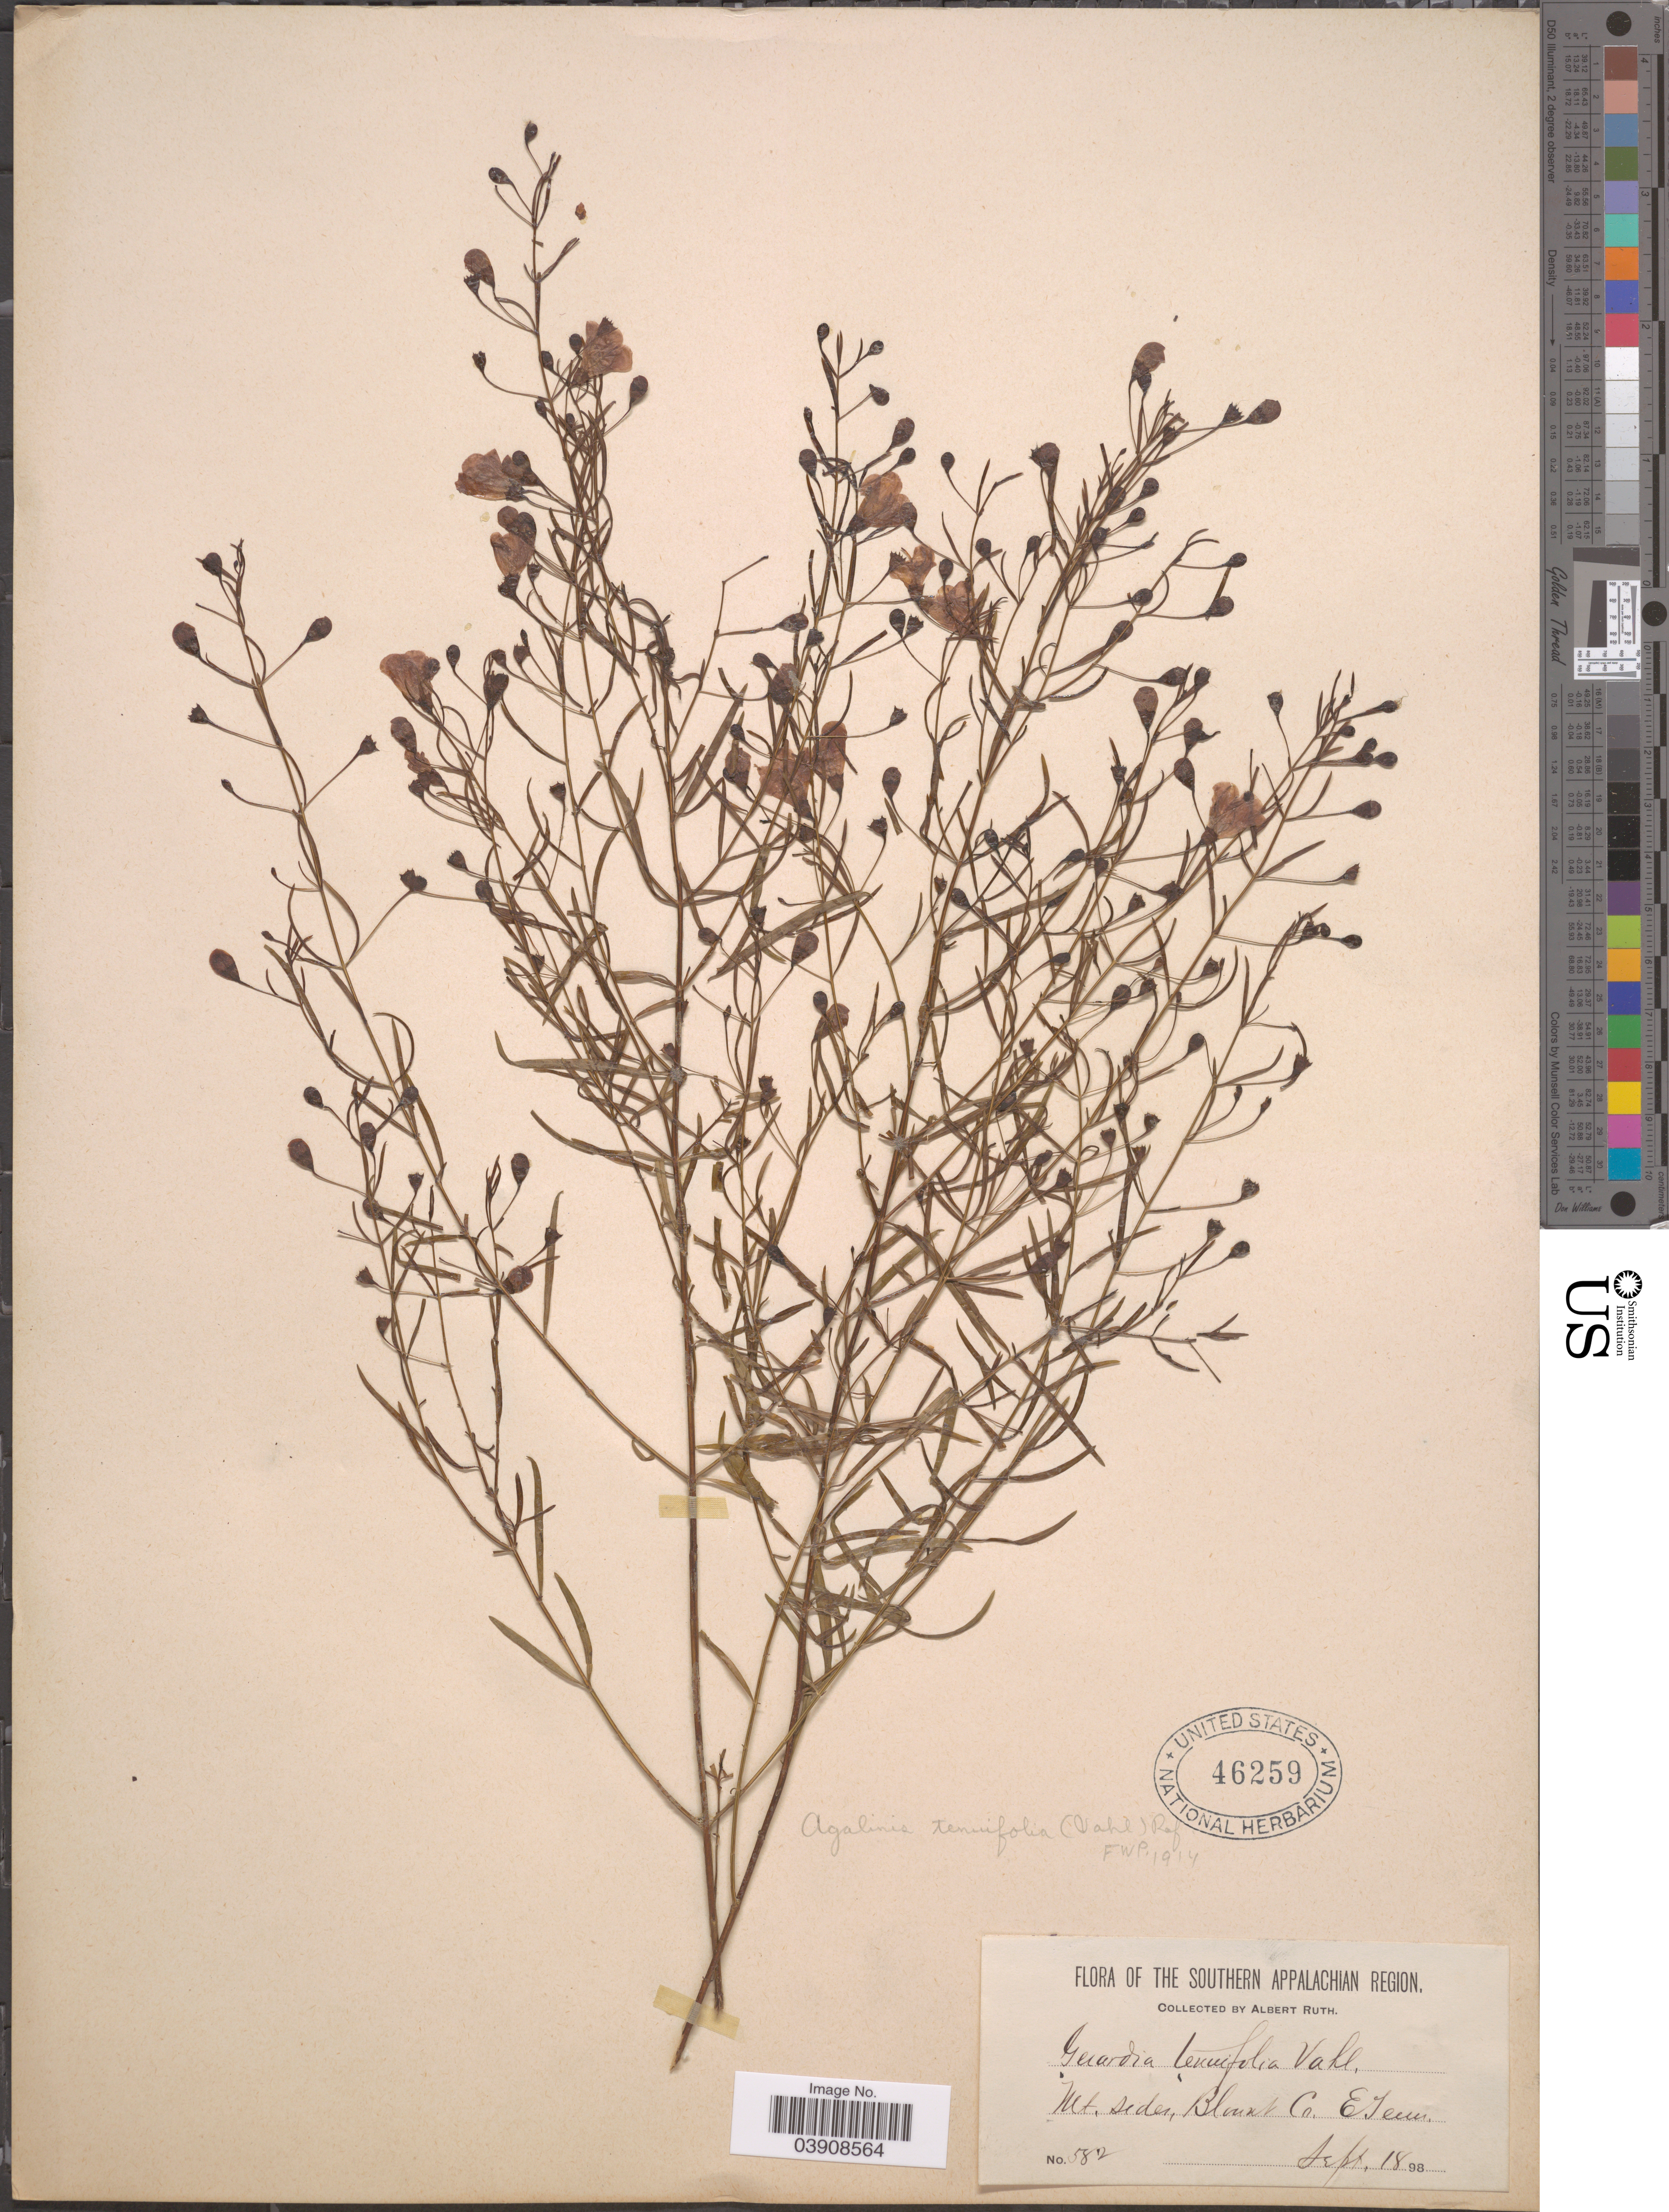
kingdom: Plantae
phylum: Tracheophyta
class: Magnoliopsida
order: Lamiales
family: Orobanchaceae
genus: Agalinis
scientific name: Agalinis tenuifolia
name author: (Vahl) Raf.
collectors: A. Ruth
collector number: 582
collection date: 1898-09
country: United States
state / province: Tennessee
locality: The Southern Appalachian Region. Wet, sides, Blount Co. E. Tenn.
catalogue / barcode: US 46259